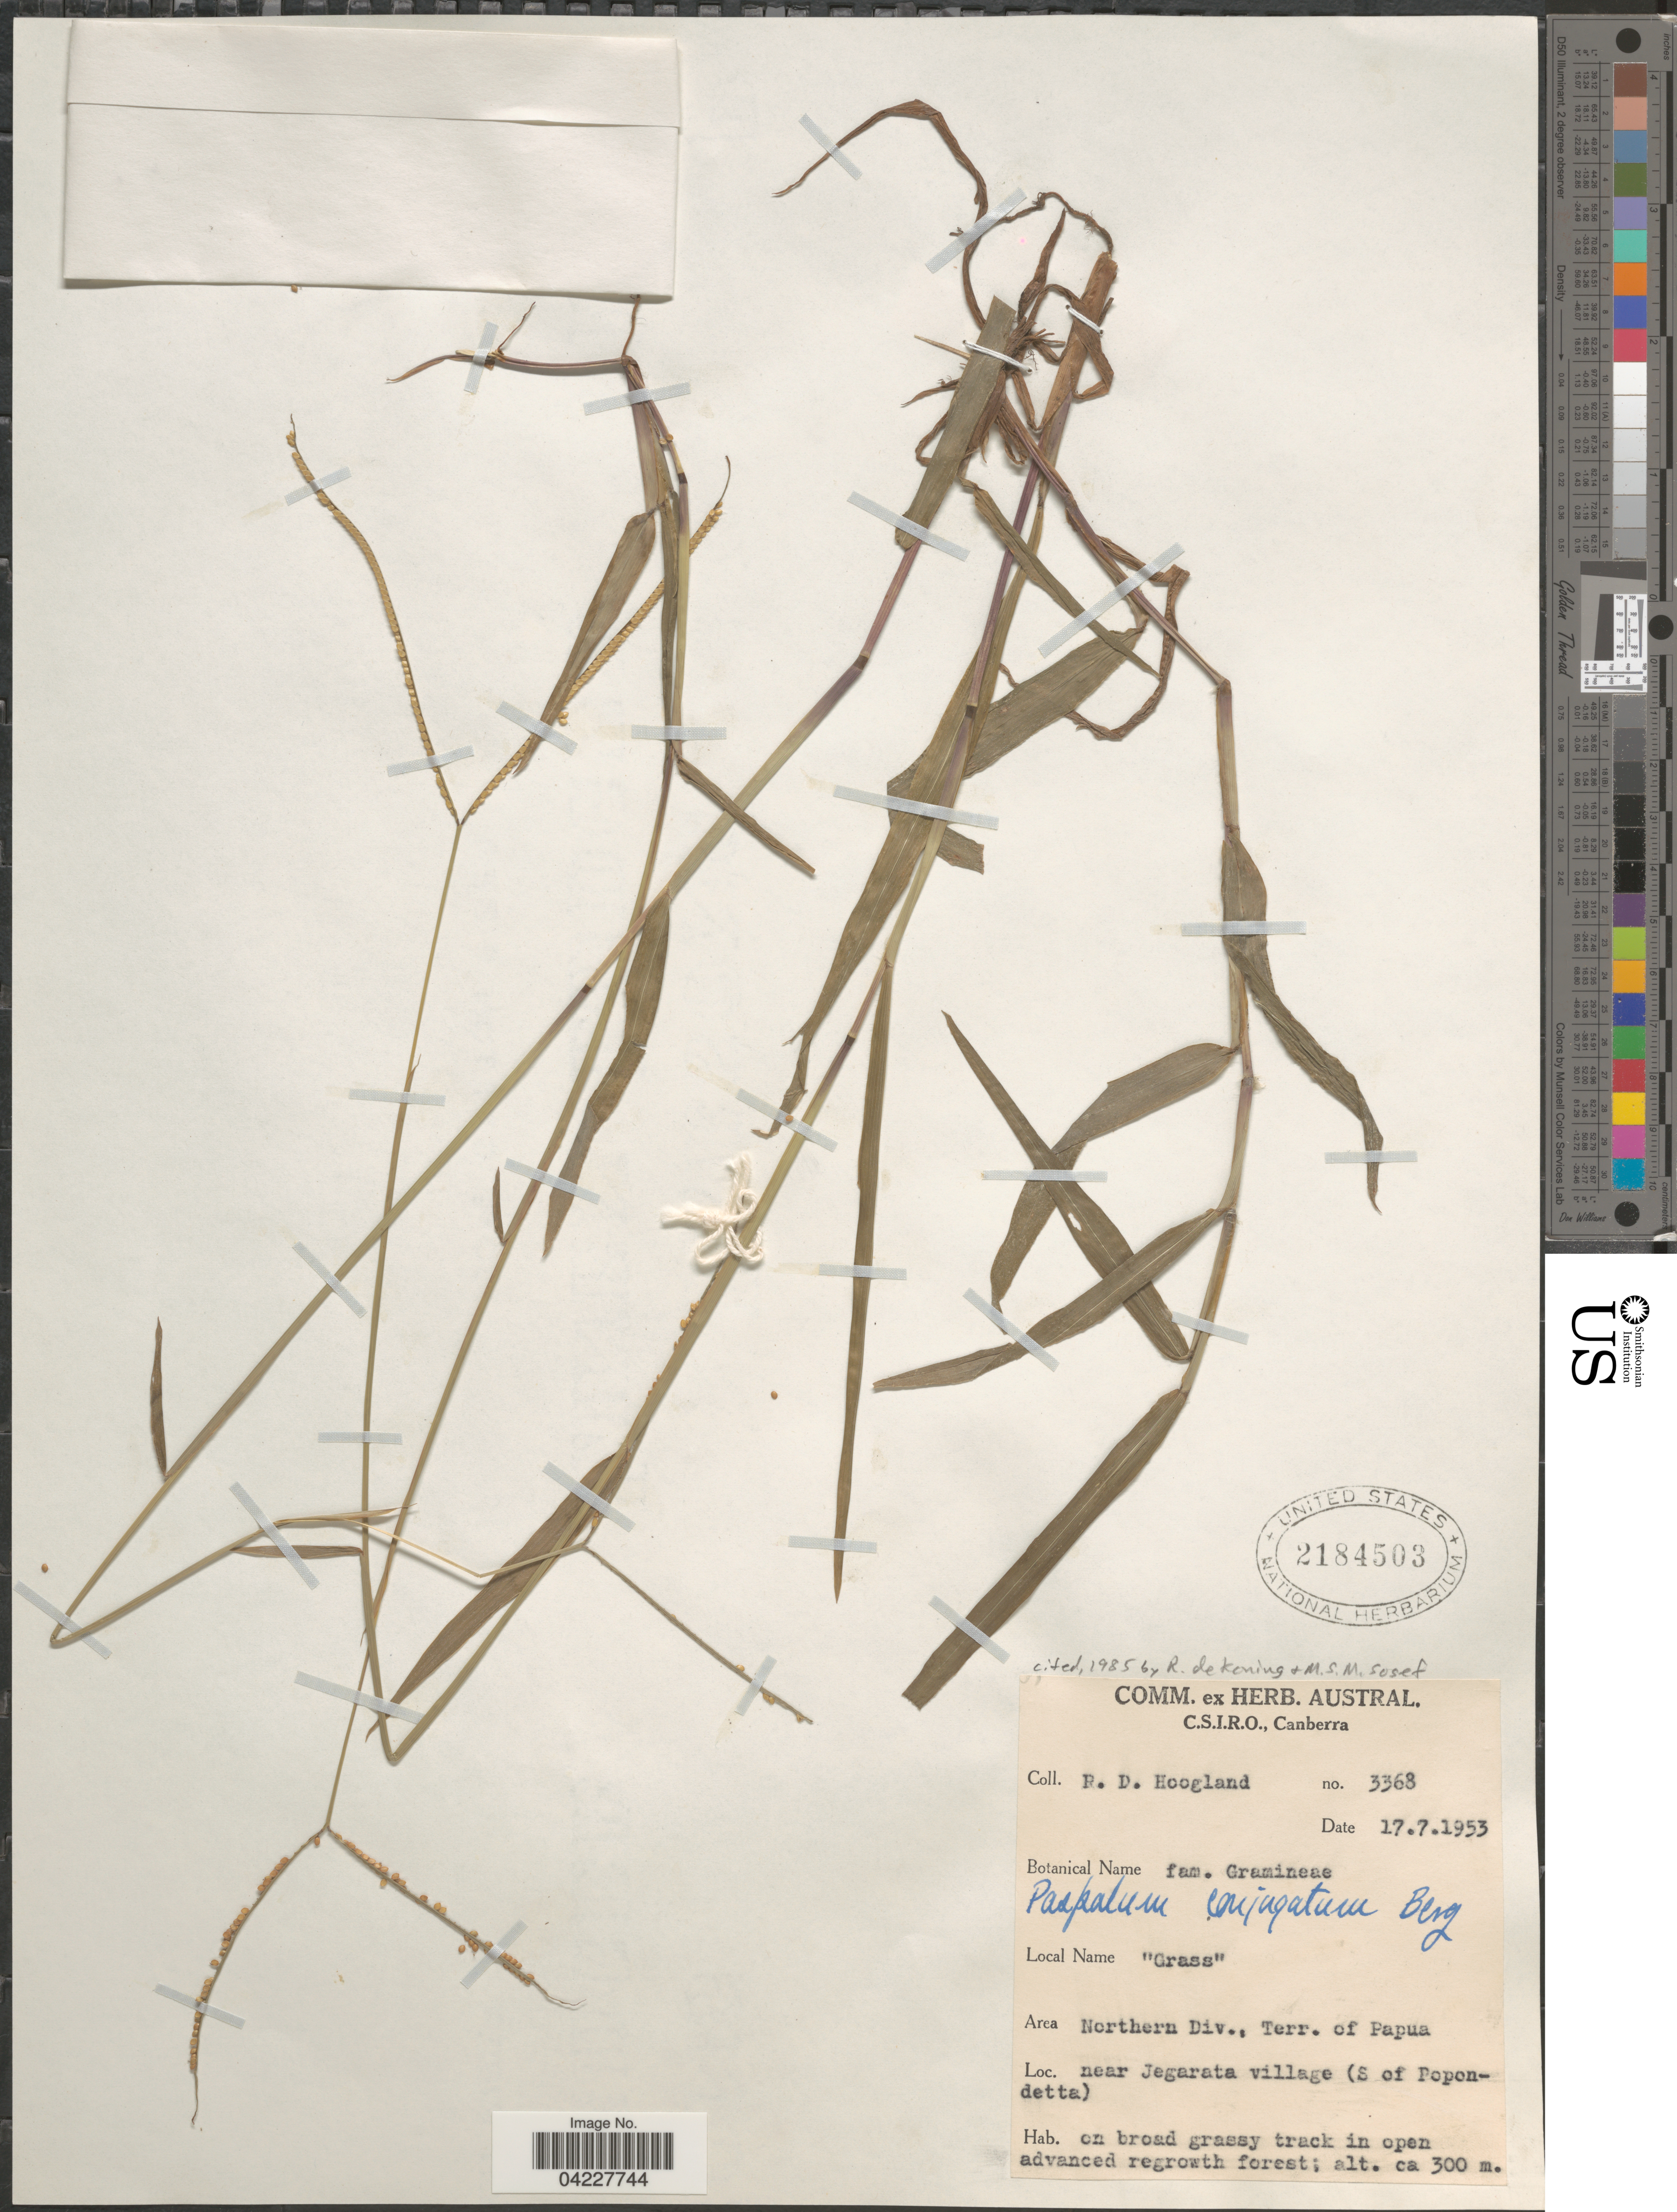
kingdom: Plantae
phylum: Tracheophyta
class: Liliopsida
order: Poales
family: Poaceae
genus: Paspalum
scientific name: Paspalum conjugatum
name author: P.J. Bergius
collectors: R. D. Hoogland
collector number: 3368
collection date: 1953-07-17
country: Papua New Guinea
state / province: Northern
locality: Area Northern Div., Terr. of Papua. Near Jegarata village (S of Popondetta).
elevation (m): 300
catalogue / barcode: US 2184503